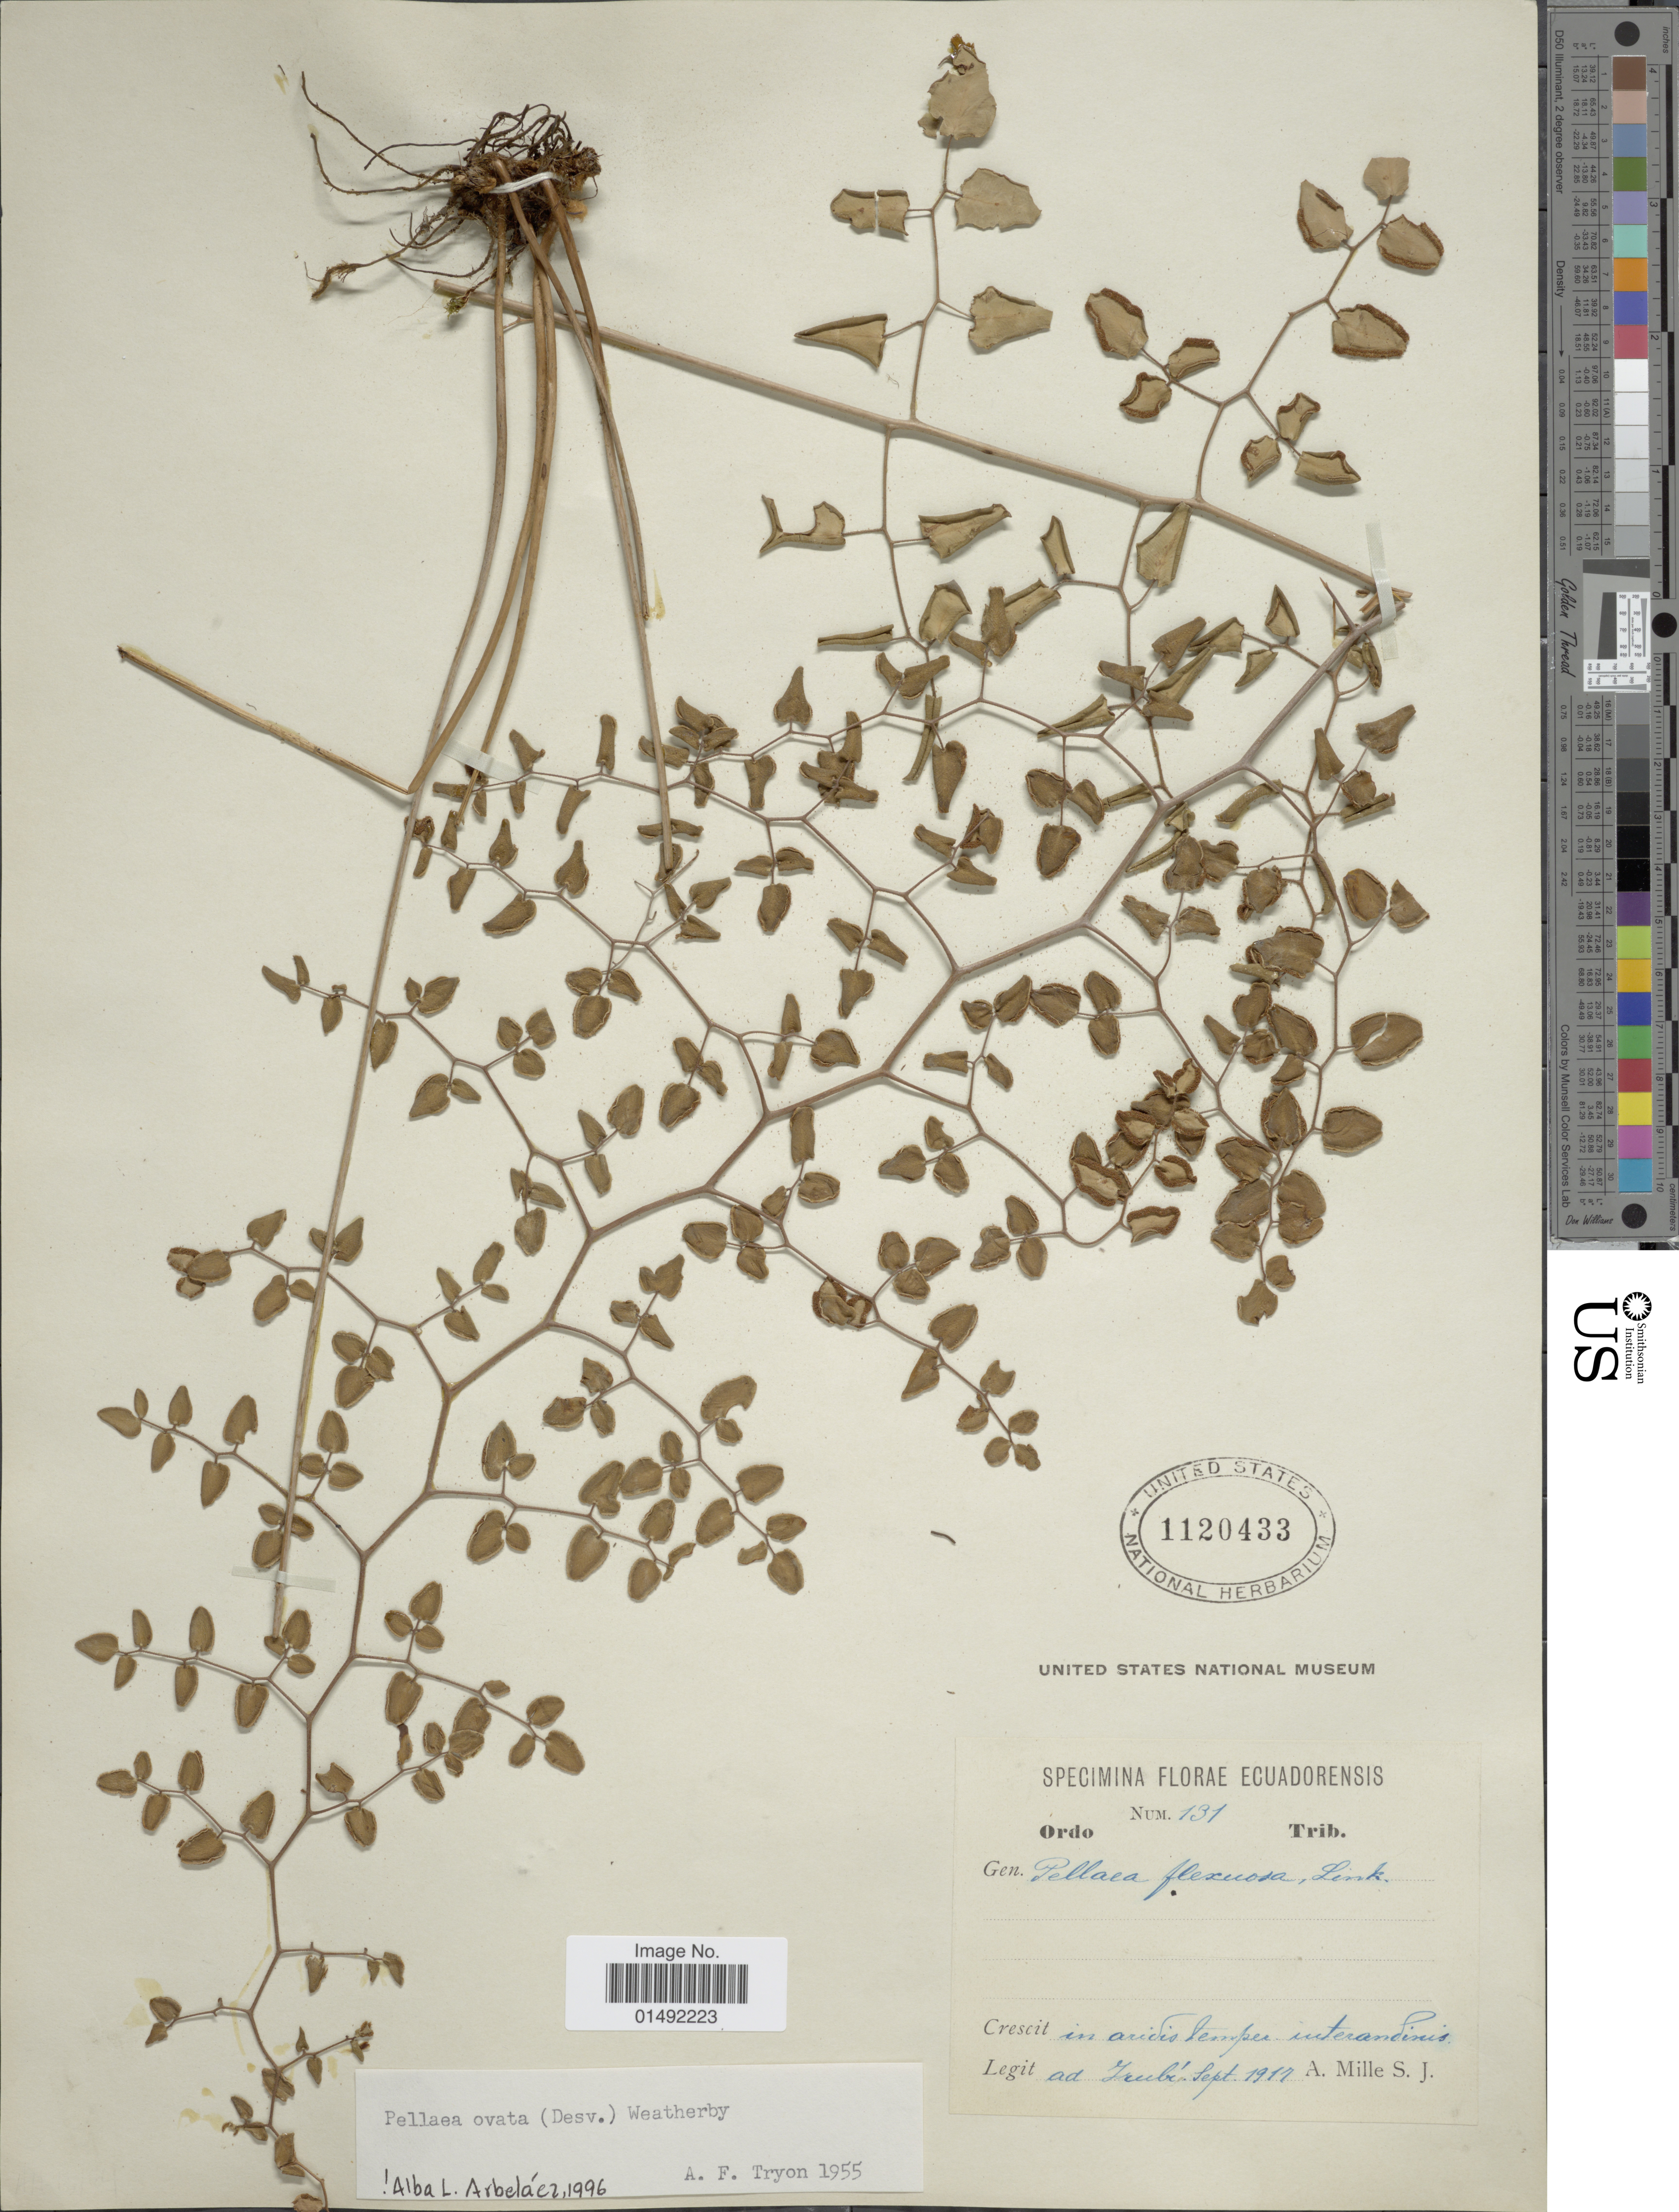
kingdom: Plantae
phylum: Tracheophyta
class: Polypodiopsida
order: Polypodiales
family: Pteridaceae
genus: Pellaea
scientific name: Pellaea ovata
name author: (Desv.) Weath.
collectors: L. Mille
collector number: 131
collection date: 1917-09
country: Ecuador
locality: In aridis temper interandinis ad Yrubi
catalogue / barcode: US 1120433